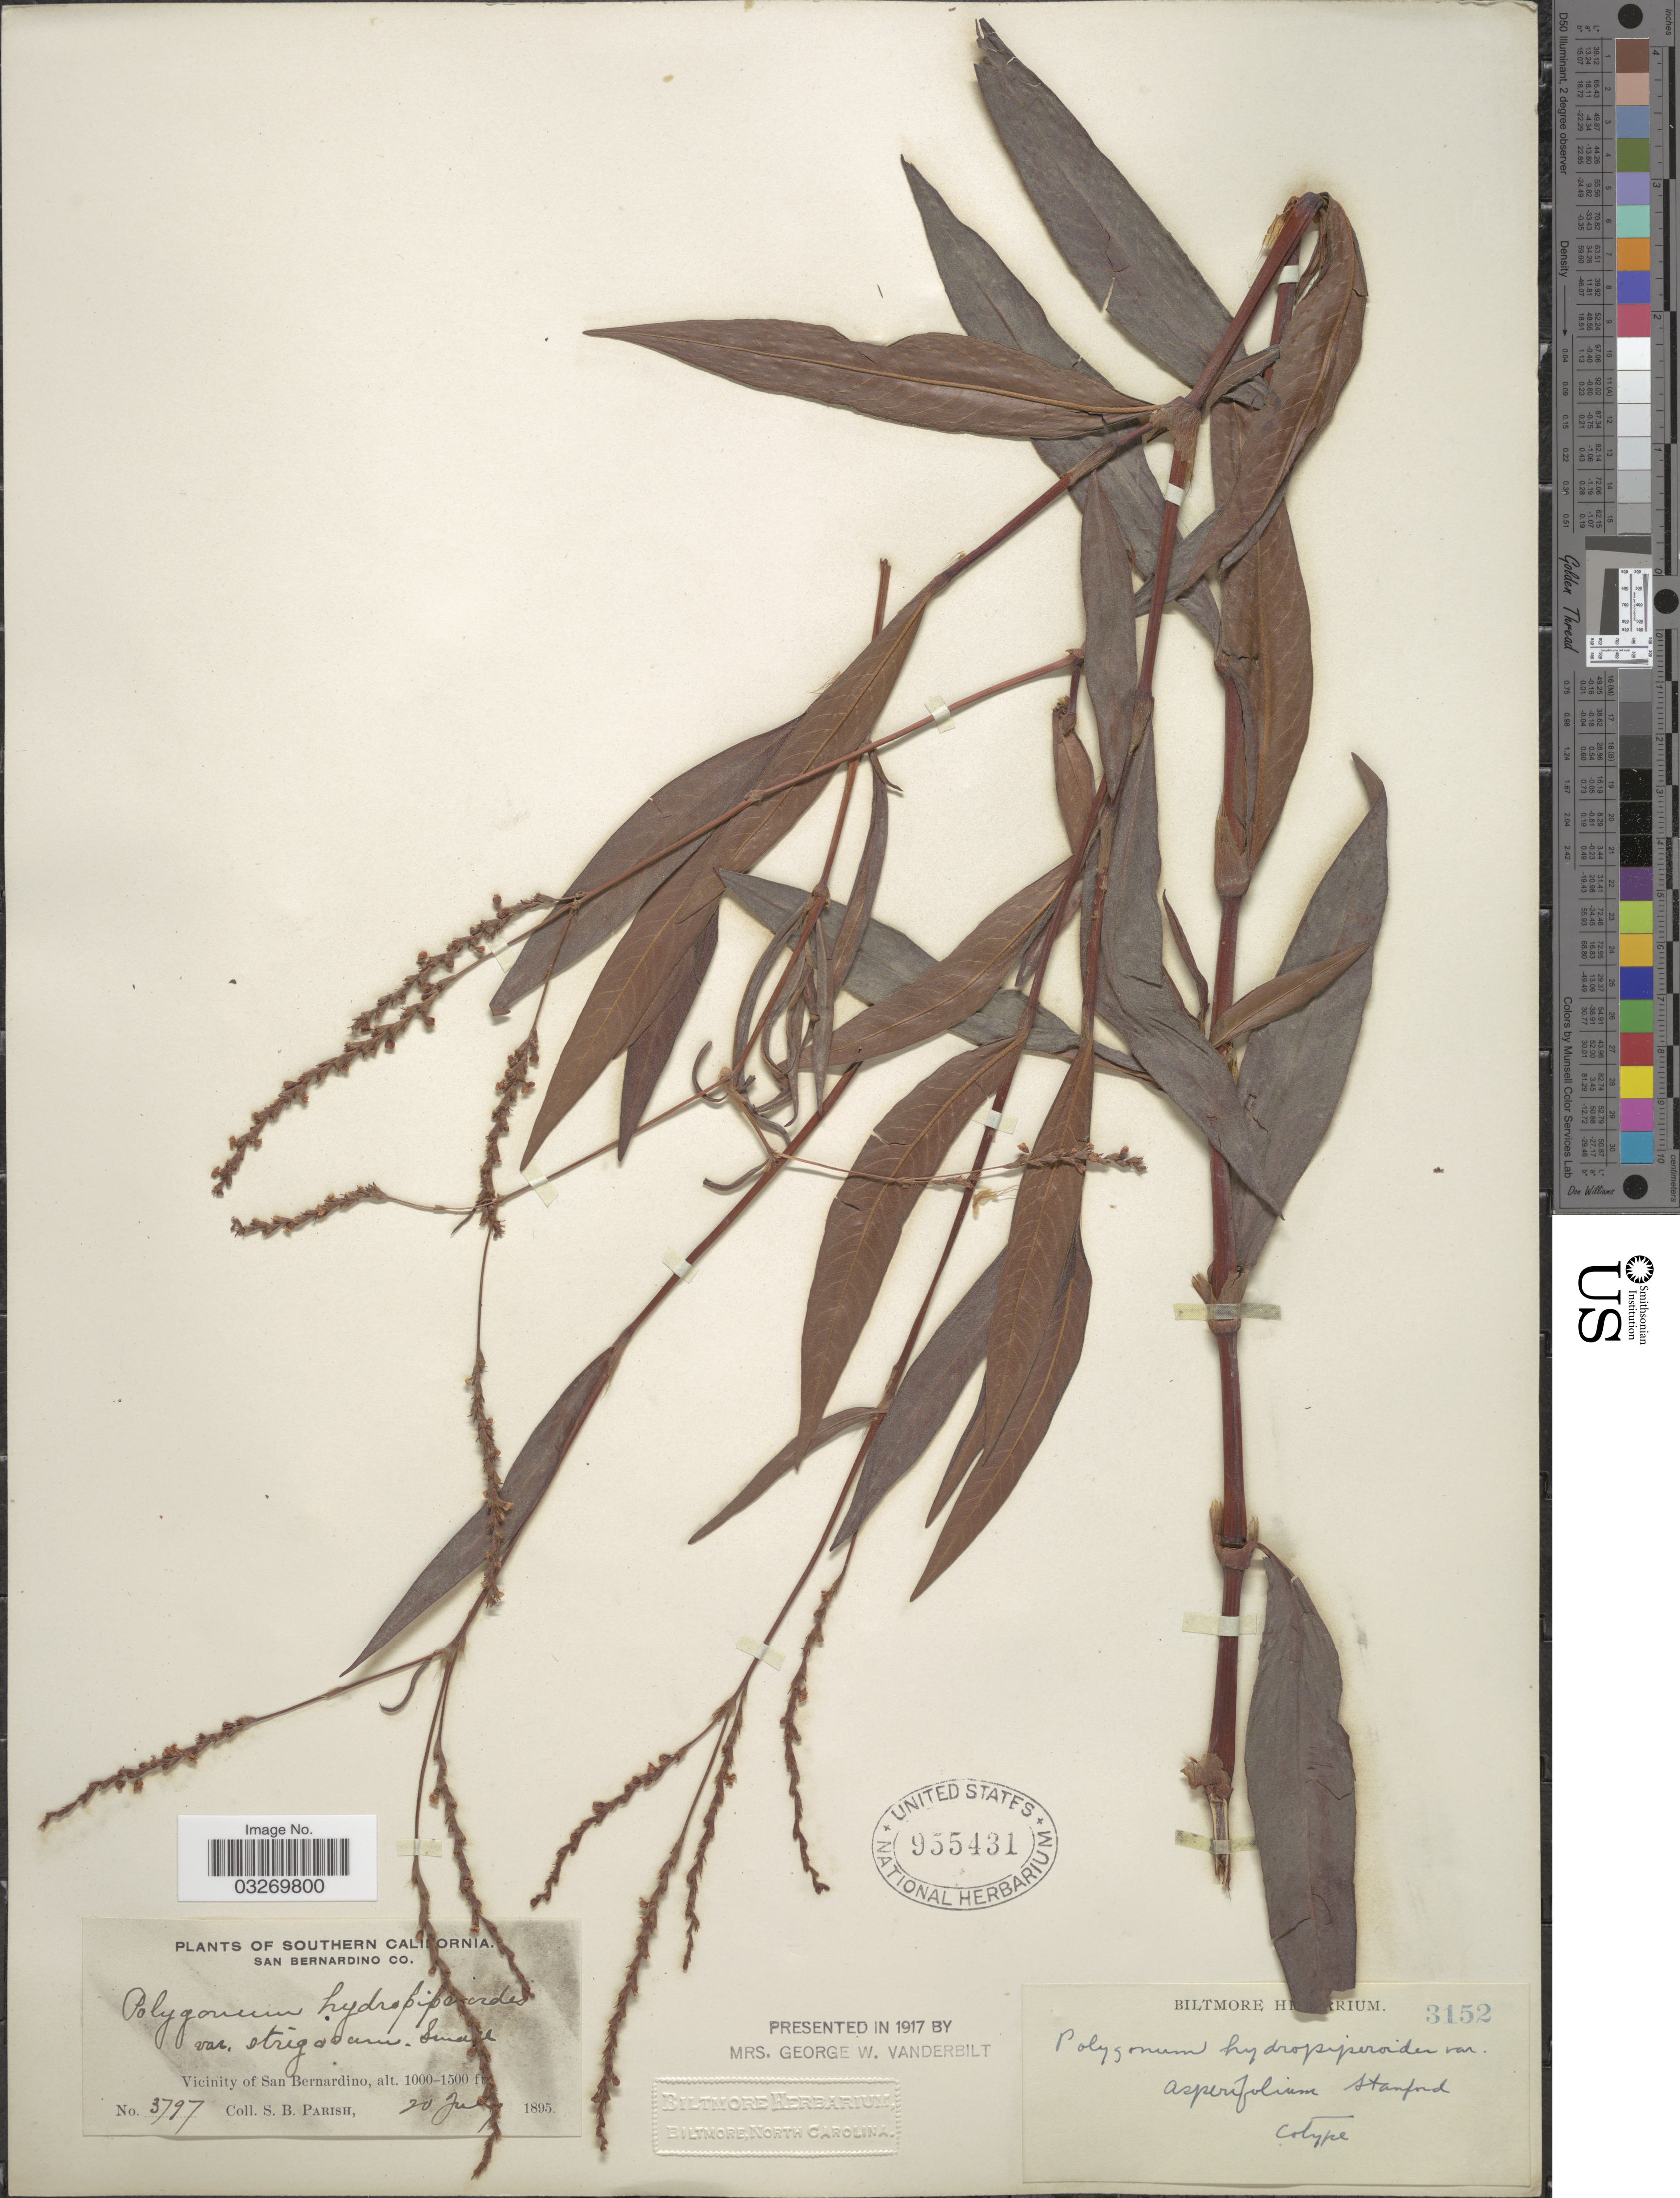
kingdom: Plantae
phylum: Tracheophyta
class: Magnoliopsida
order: Caryophyllales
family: Polygonaceae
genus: Polygonum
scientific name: Polygonum hydropiperoides var. asperifolium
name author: Stanford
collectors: S. B. Parish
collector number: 3797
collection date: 1895-07-20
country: United States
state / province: California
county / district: San Bernardino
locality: Southern California. San Bernardino Co. Vicinity of San Bernardino.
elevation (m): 305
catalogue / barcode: US 955431